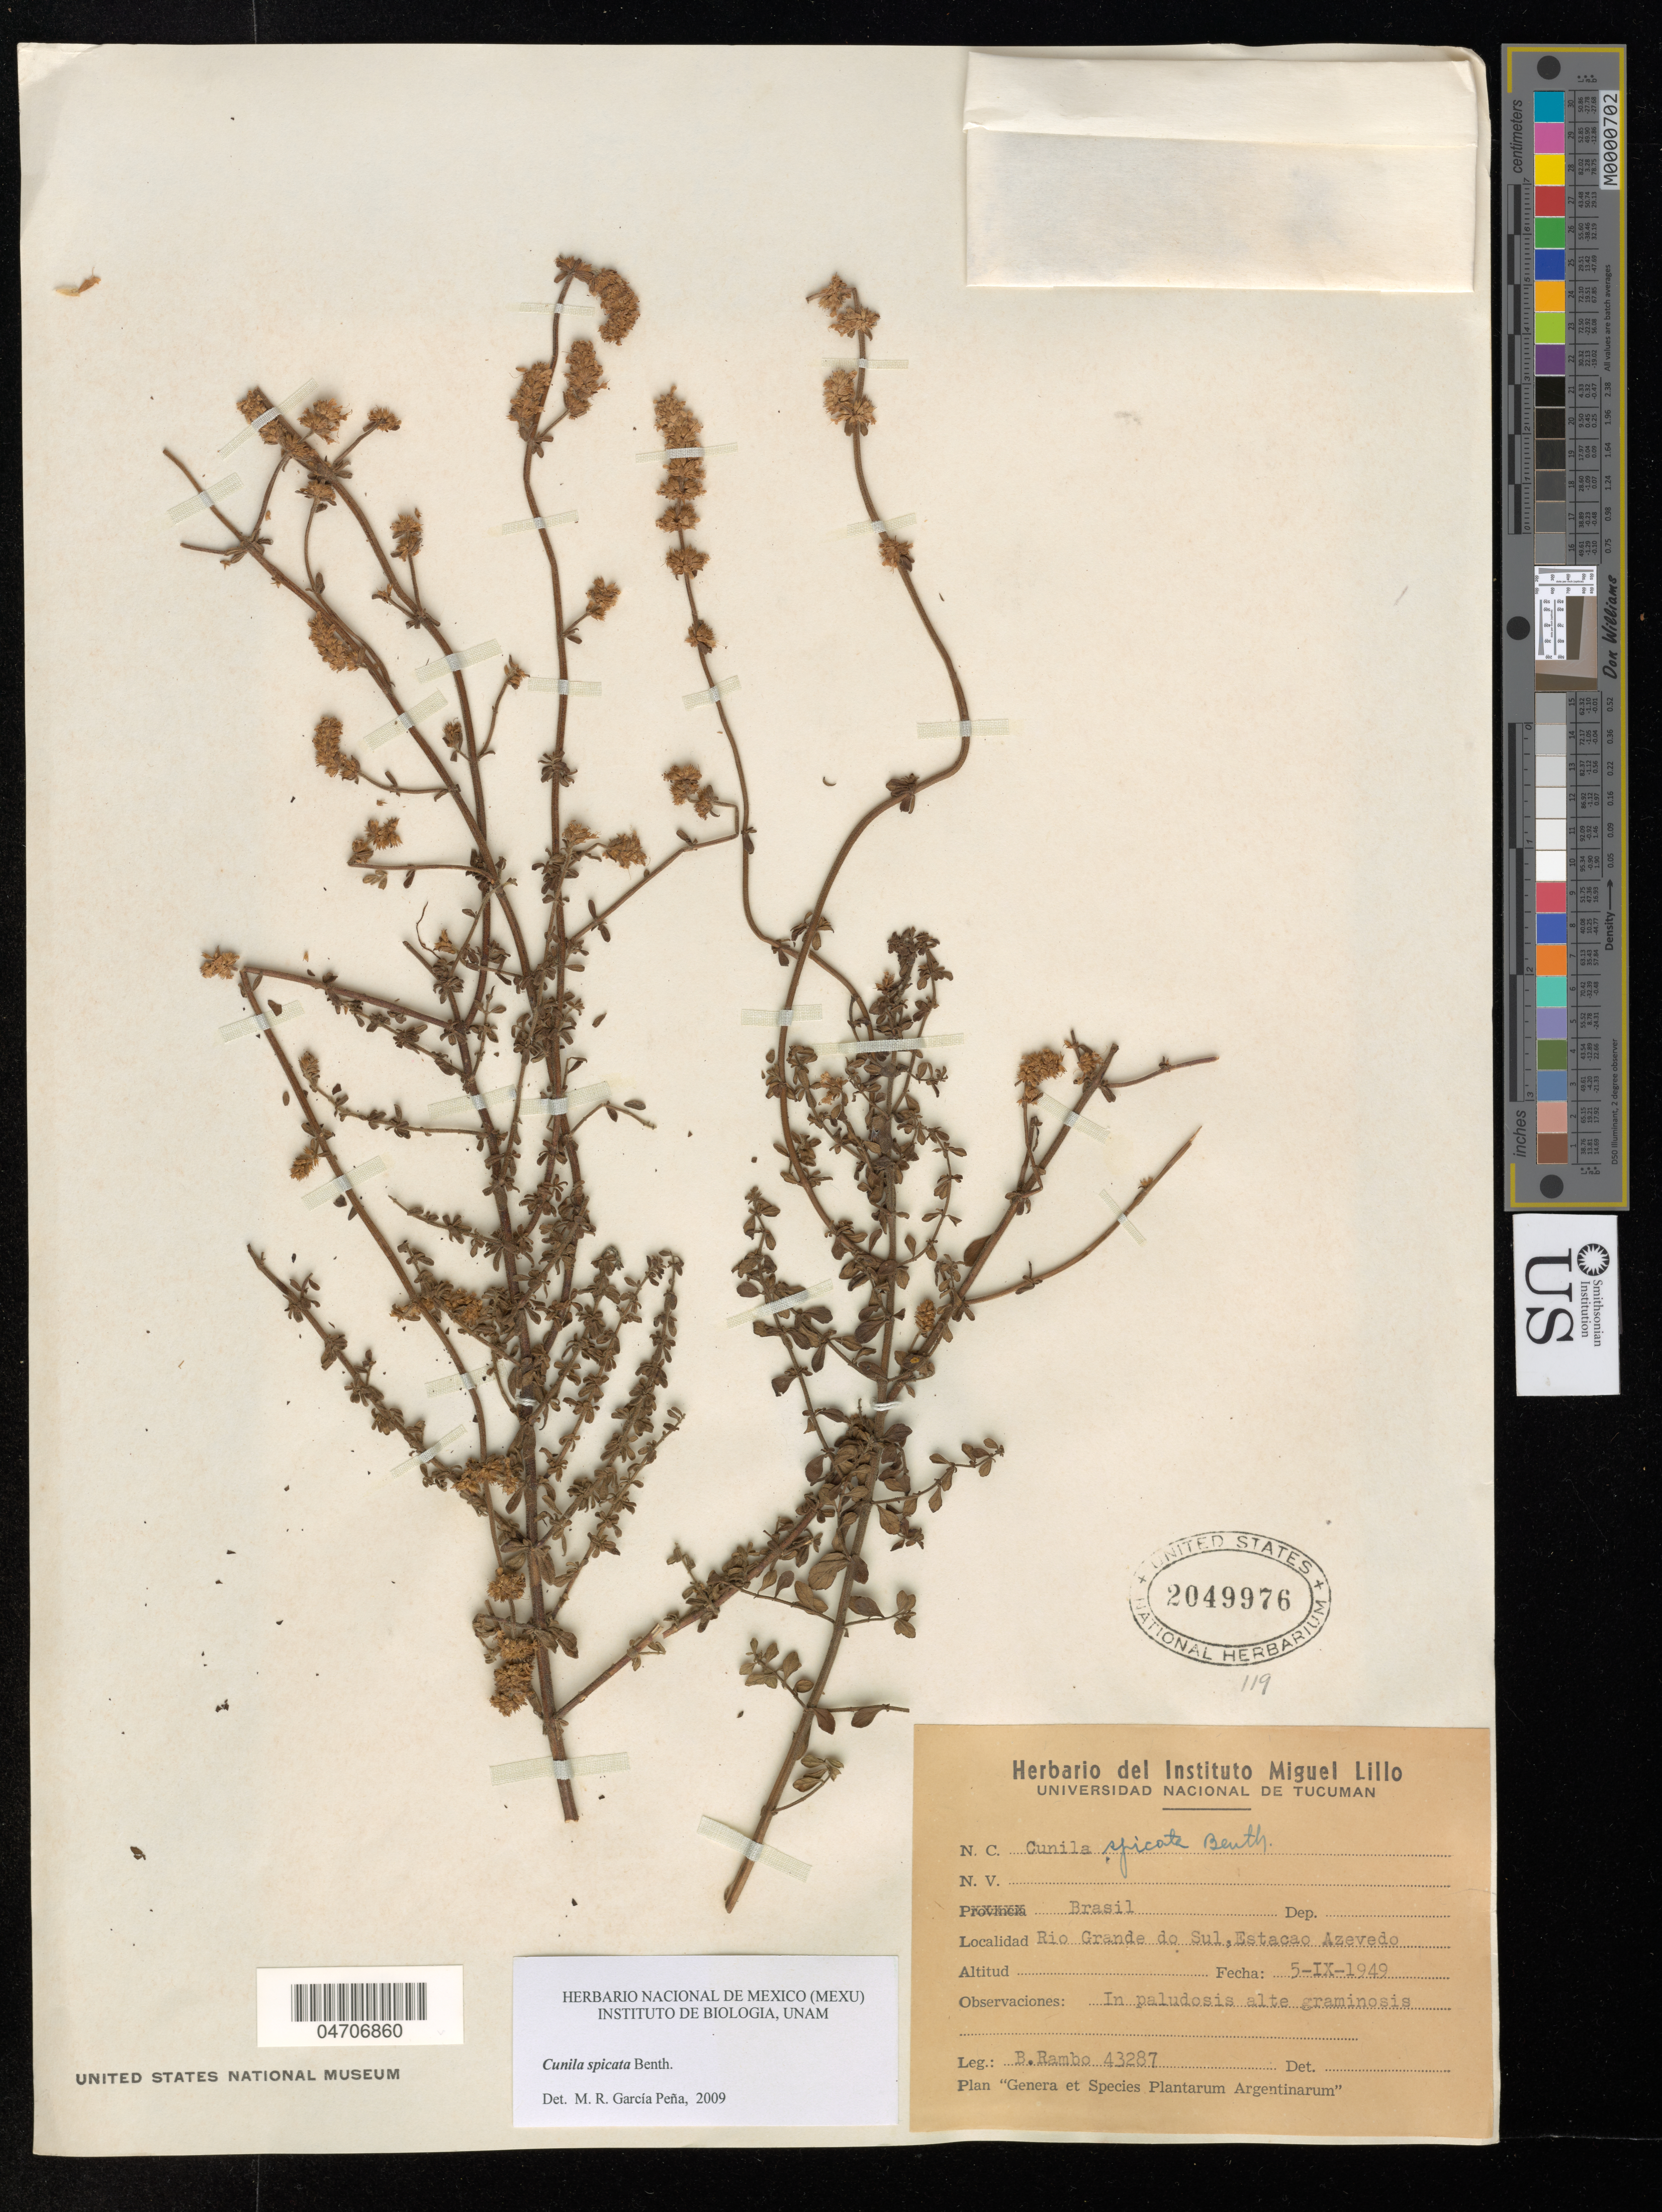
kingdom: Plantae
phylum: Tracheophyta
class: Magnoliopsida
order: Lamiales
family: Lamiaceae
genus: Cunila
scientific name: Cunila spicata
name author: Benth.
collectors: B. Rambo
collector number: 43287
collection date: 1949-09-05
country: Brazil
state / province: Rio Grande do Sul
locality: Estacao Azevedo.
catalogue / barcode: US 2049976